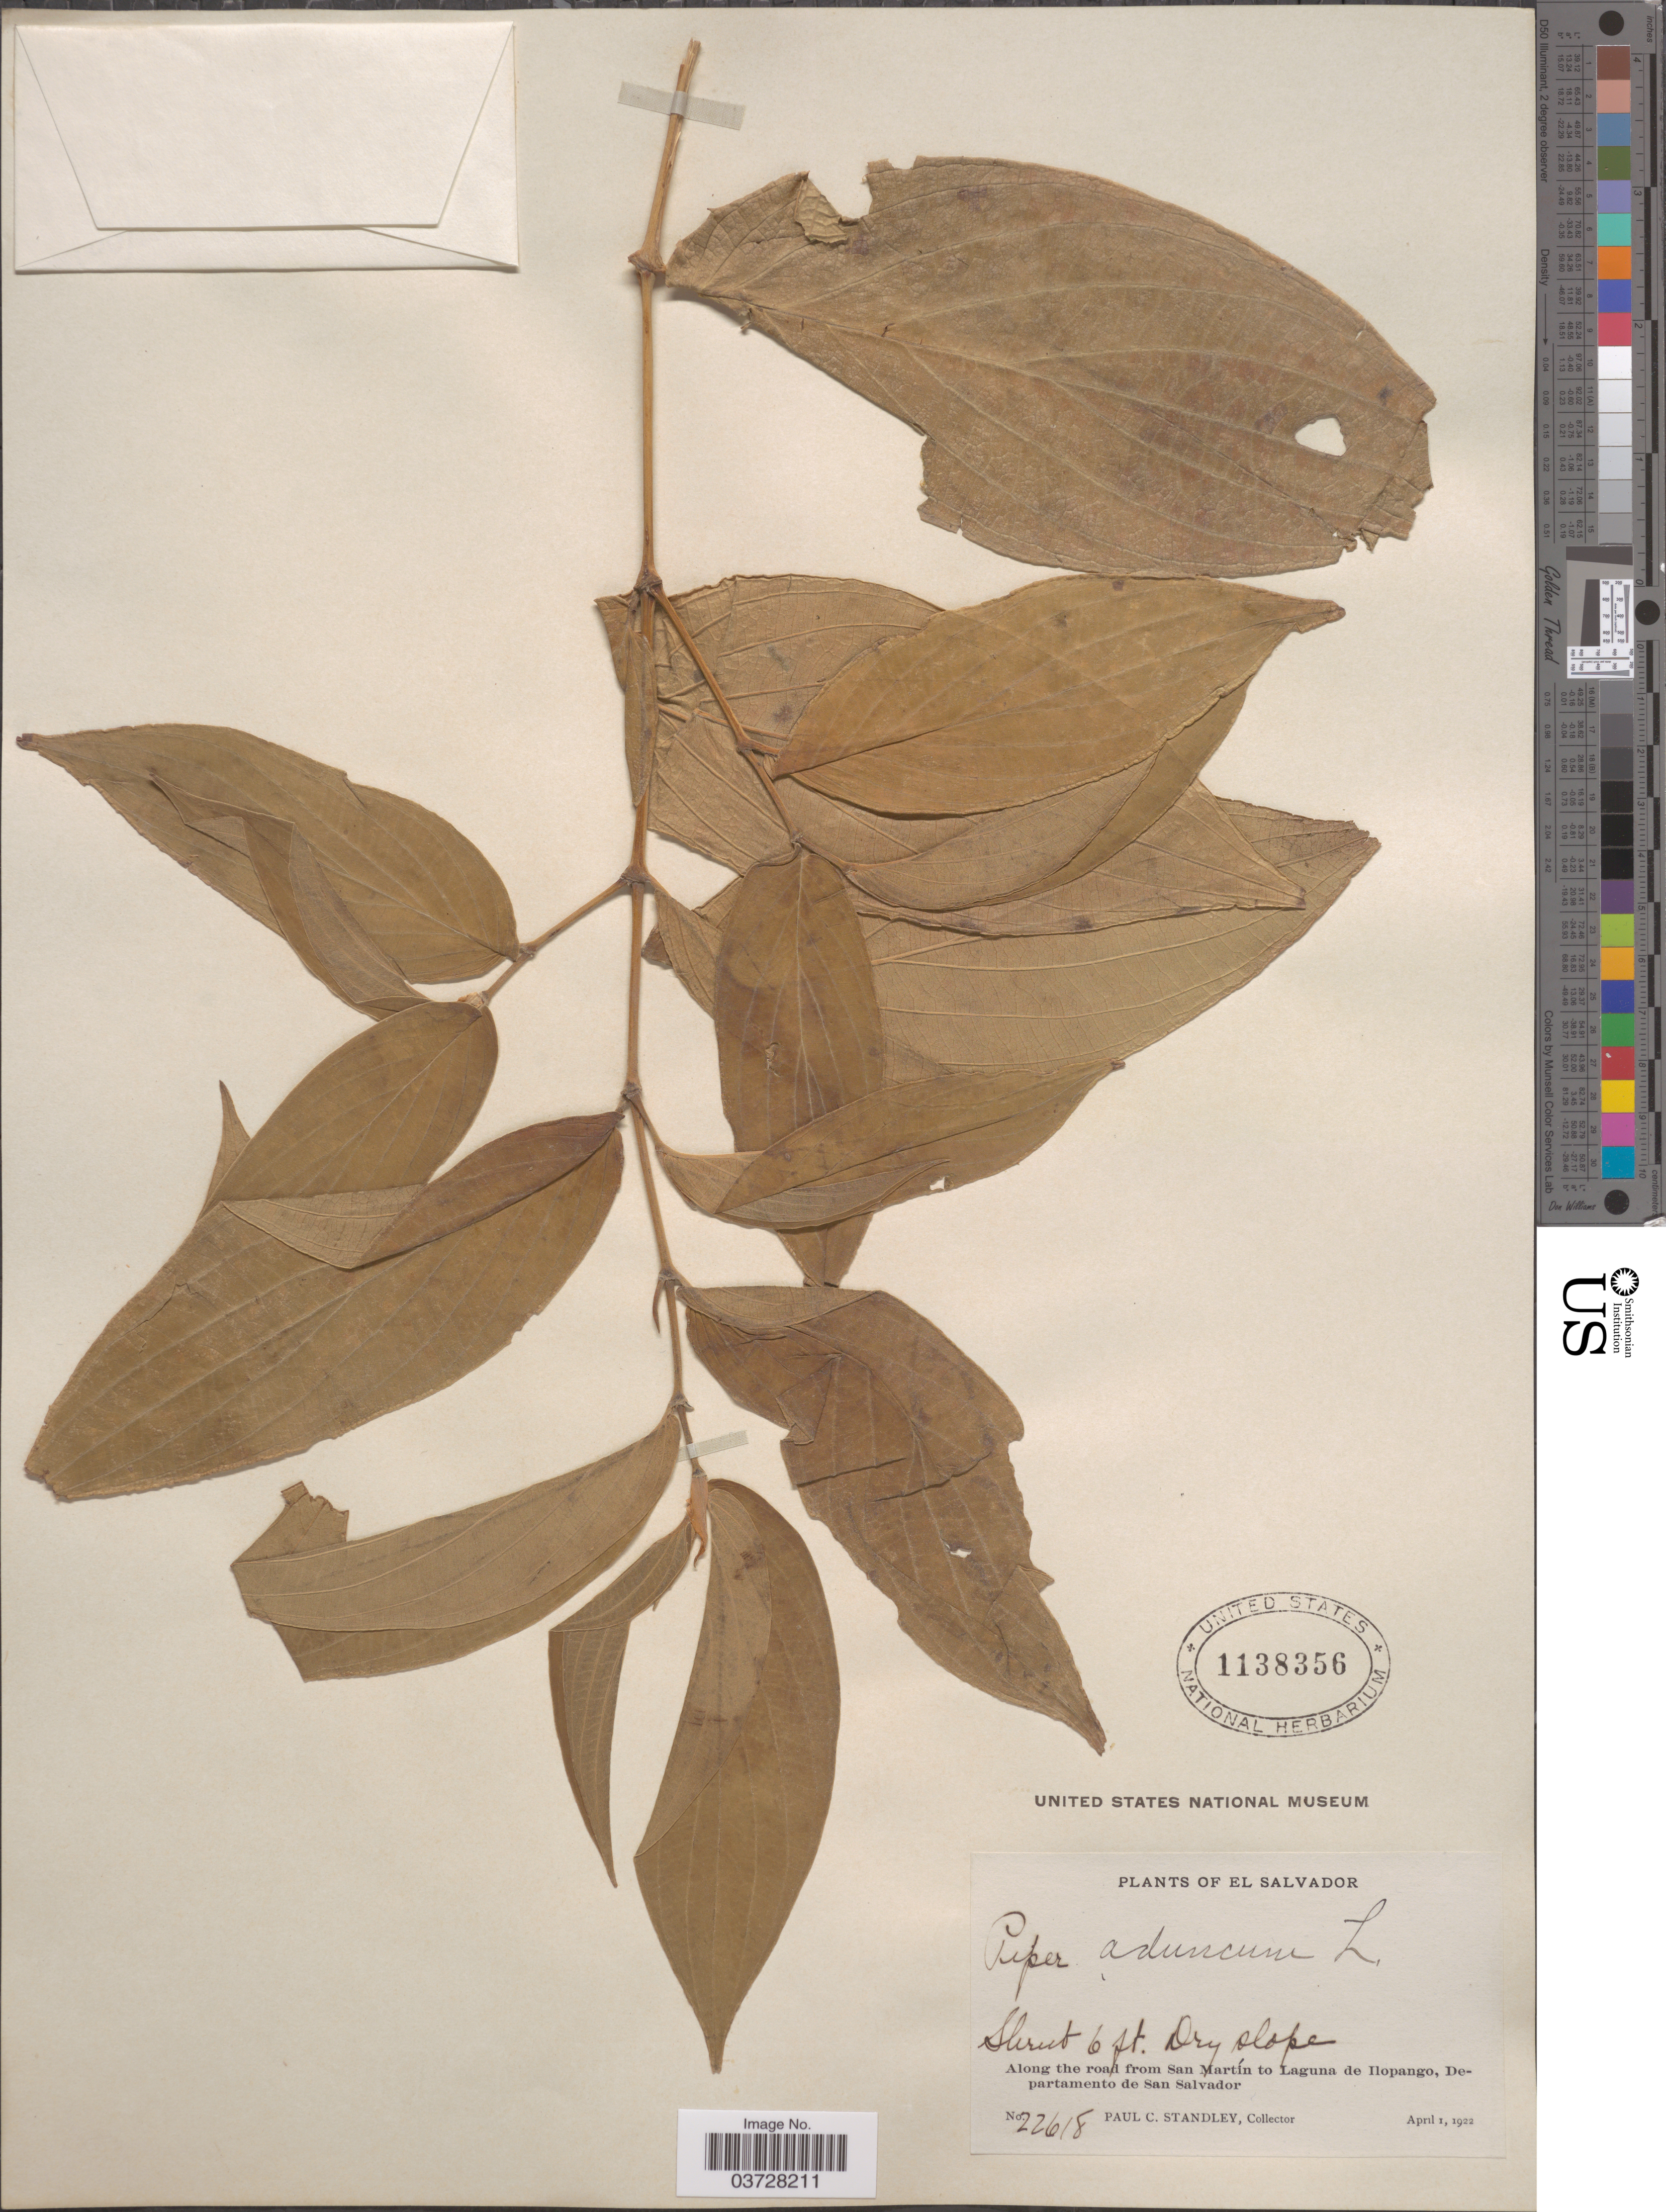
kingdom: Plantae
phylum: Tracheophyta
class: Magnoliopsida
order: Piperales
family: Piperaceae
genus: Piper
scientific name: Piper elongatum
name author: Vahl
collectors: P. C. Standley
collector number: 22618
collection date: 1922-04-01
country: El Salvador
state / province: San Salvador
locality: Along the road from San Martín to Laguna de Ilopango, Departamento de San Salvador.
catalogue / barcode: US 1138356